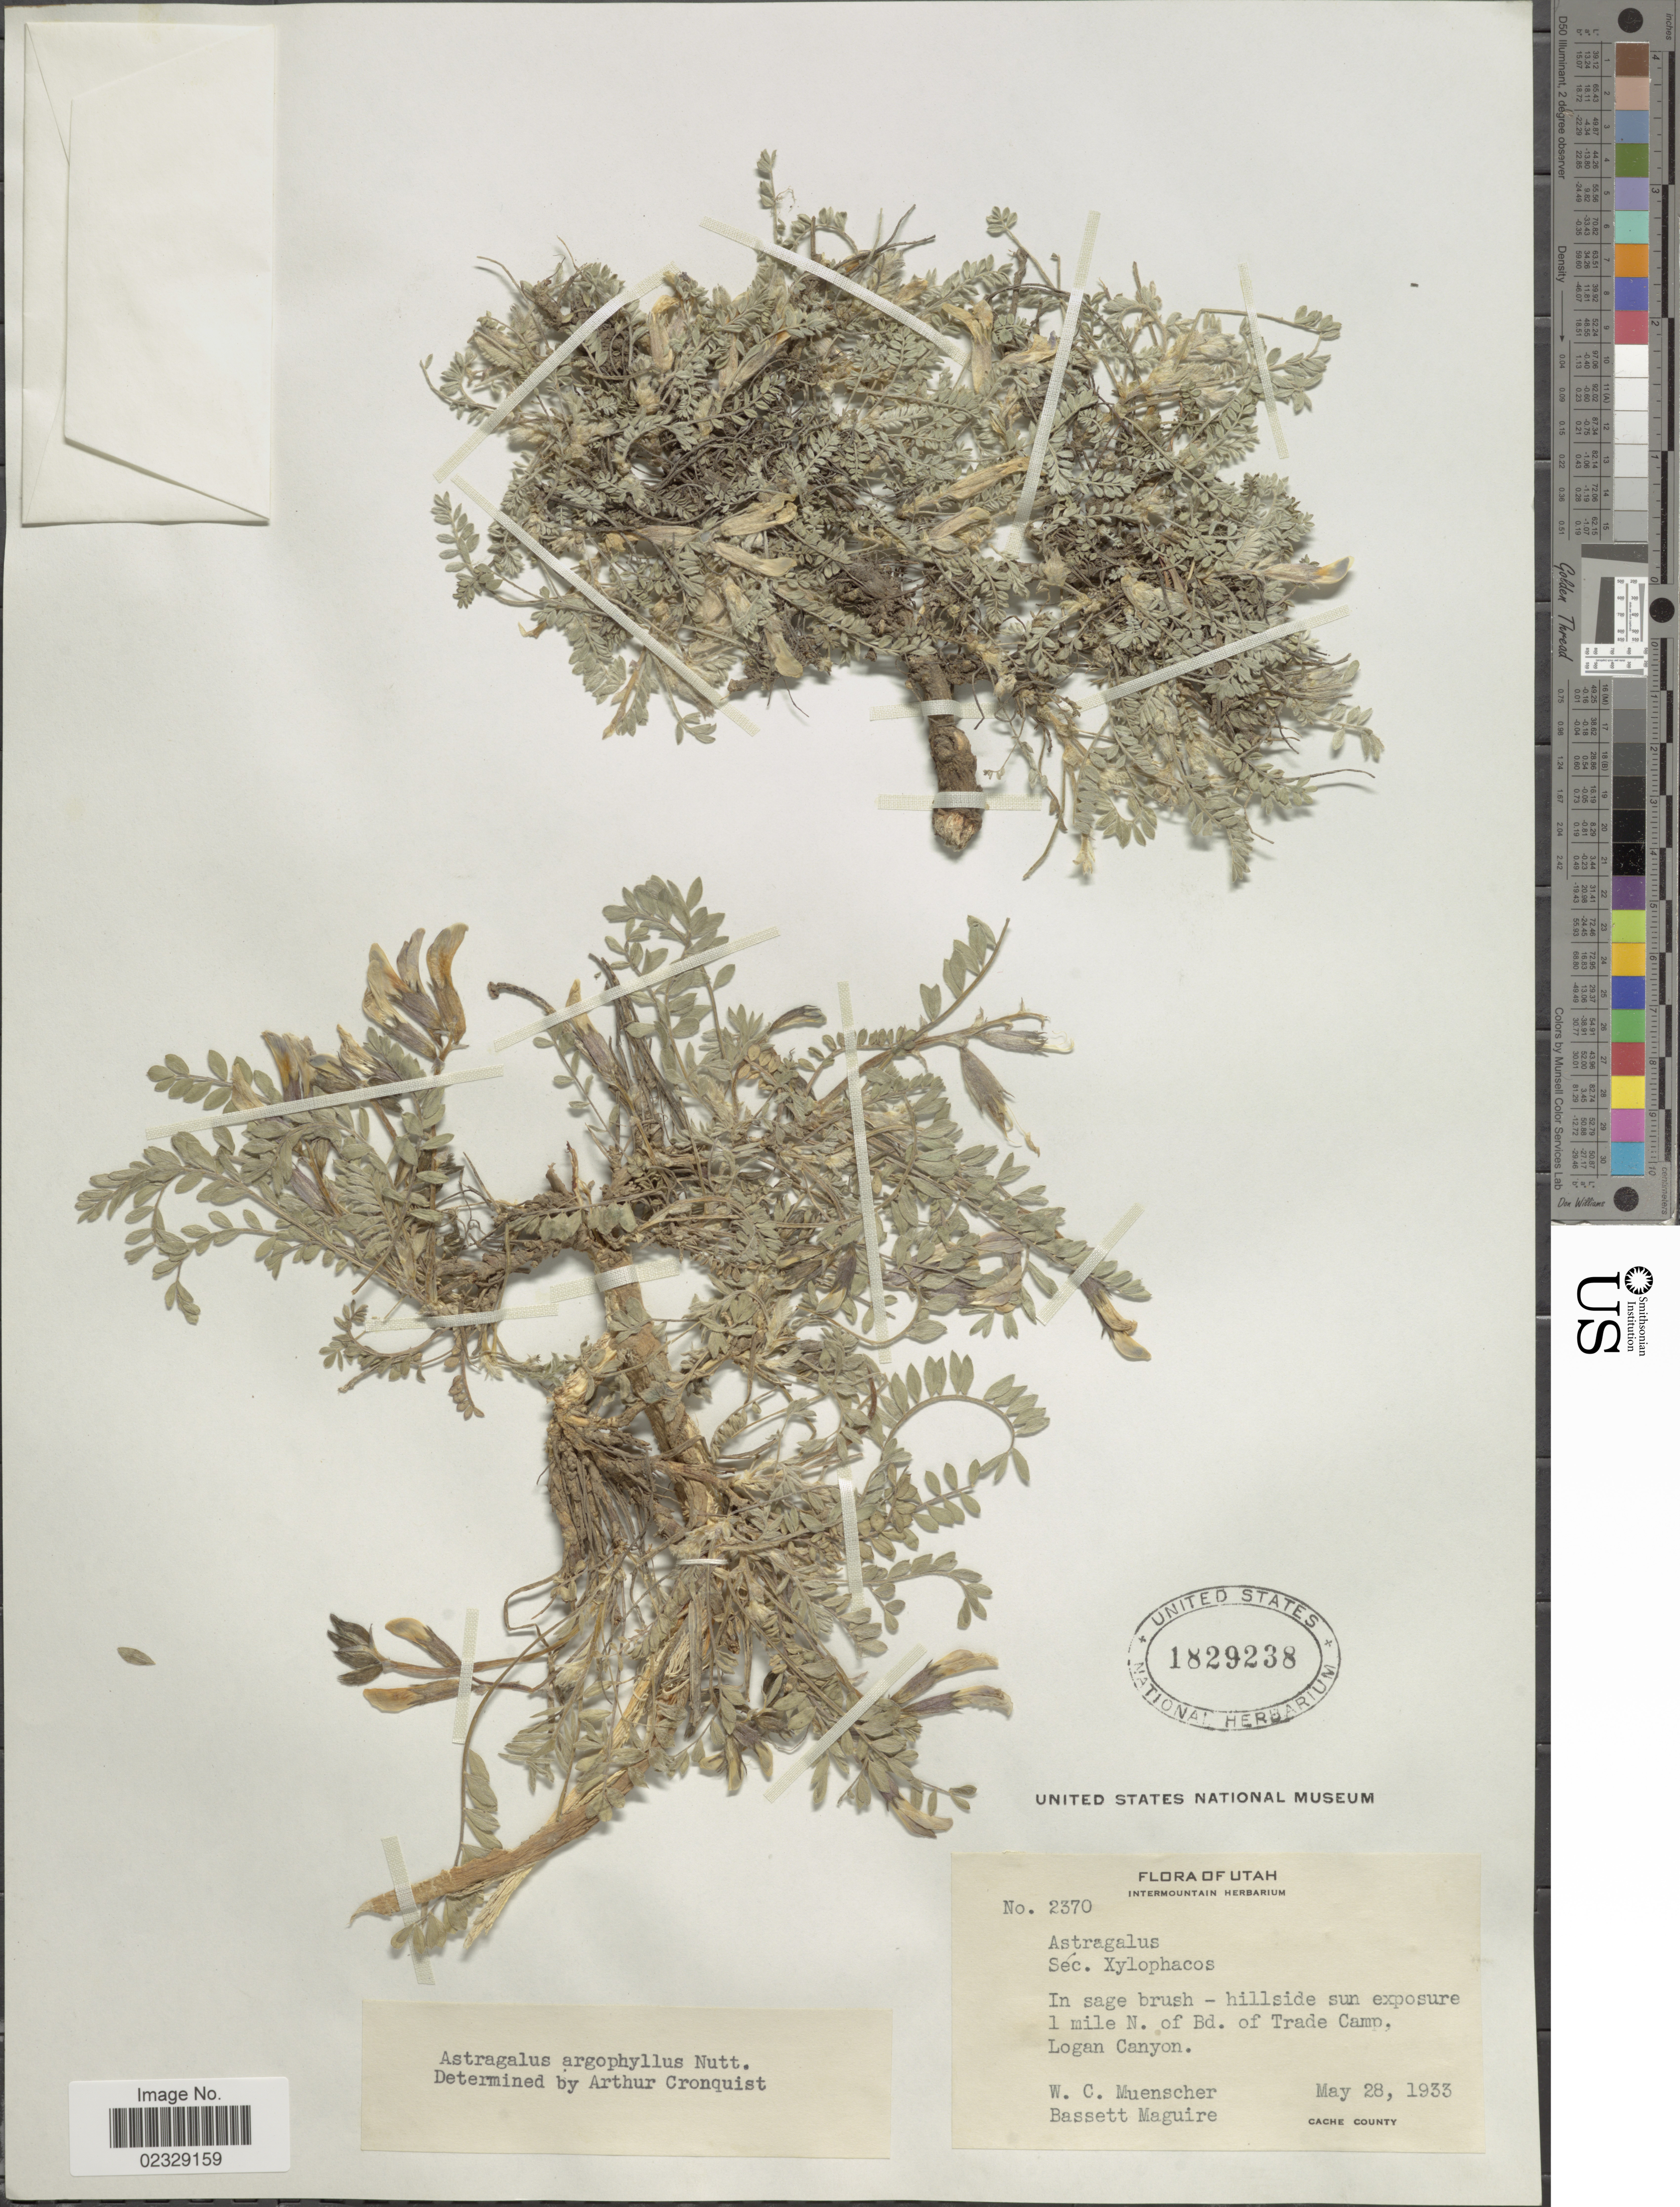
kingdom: Plantae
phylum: Tracheophyta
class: Magnoliopsida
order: Fabales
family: Fabaceae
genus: Astragalus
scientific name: Astragalus argophyllus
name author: Nutt.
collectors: W. Muenscher & B. Maguire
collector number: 2370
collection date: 1933-05-28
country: United States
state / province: Utah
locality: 1 mile N. of Bd. of Trade Camp. Logan Canyon, Cache County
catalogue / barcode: US 1829238